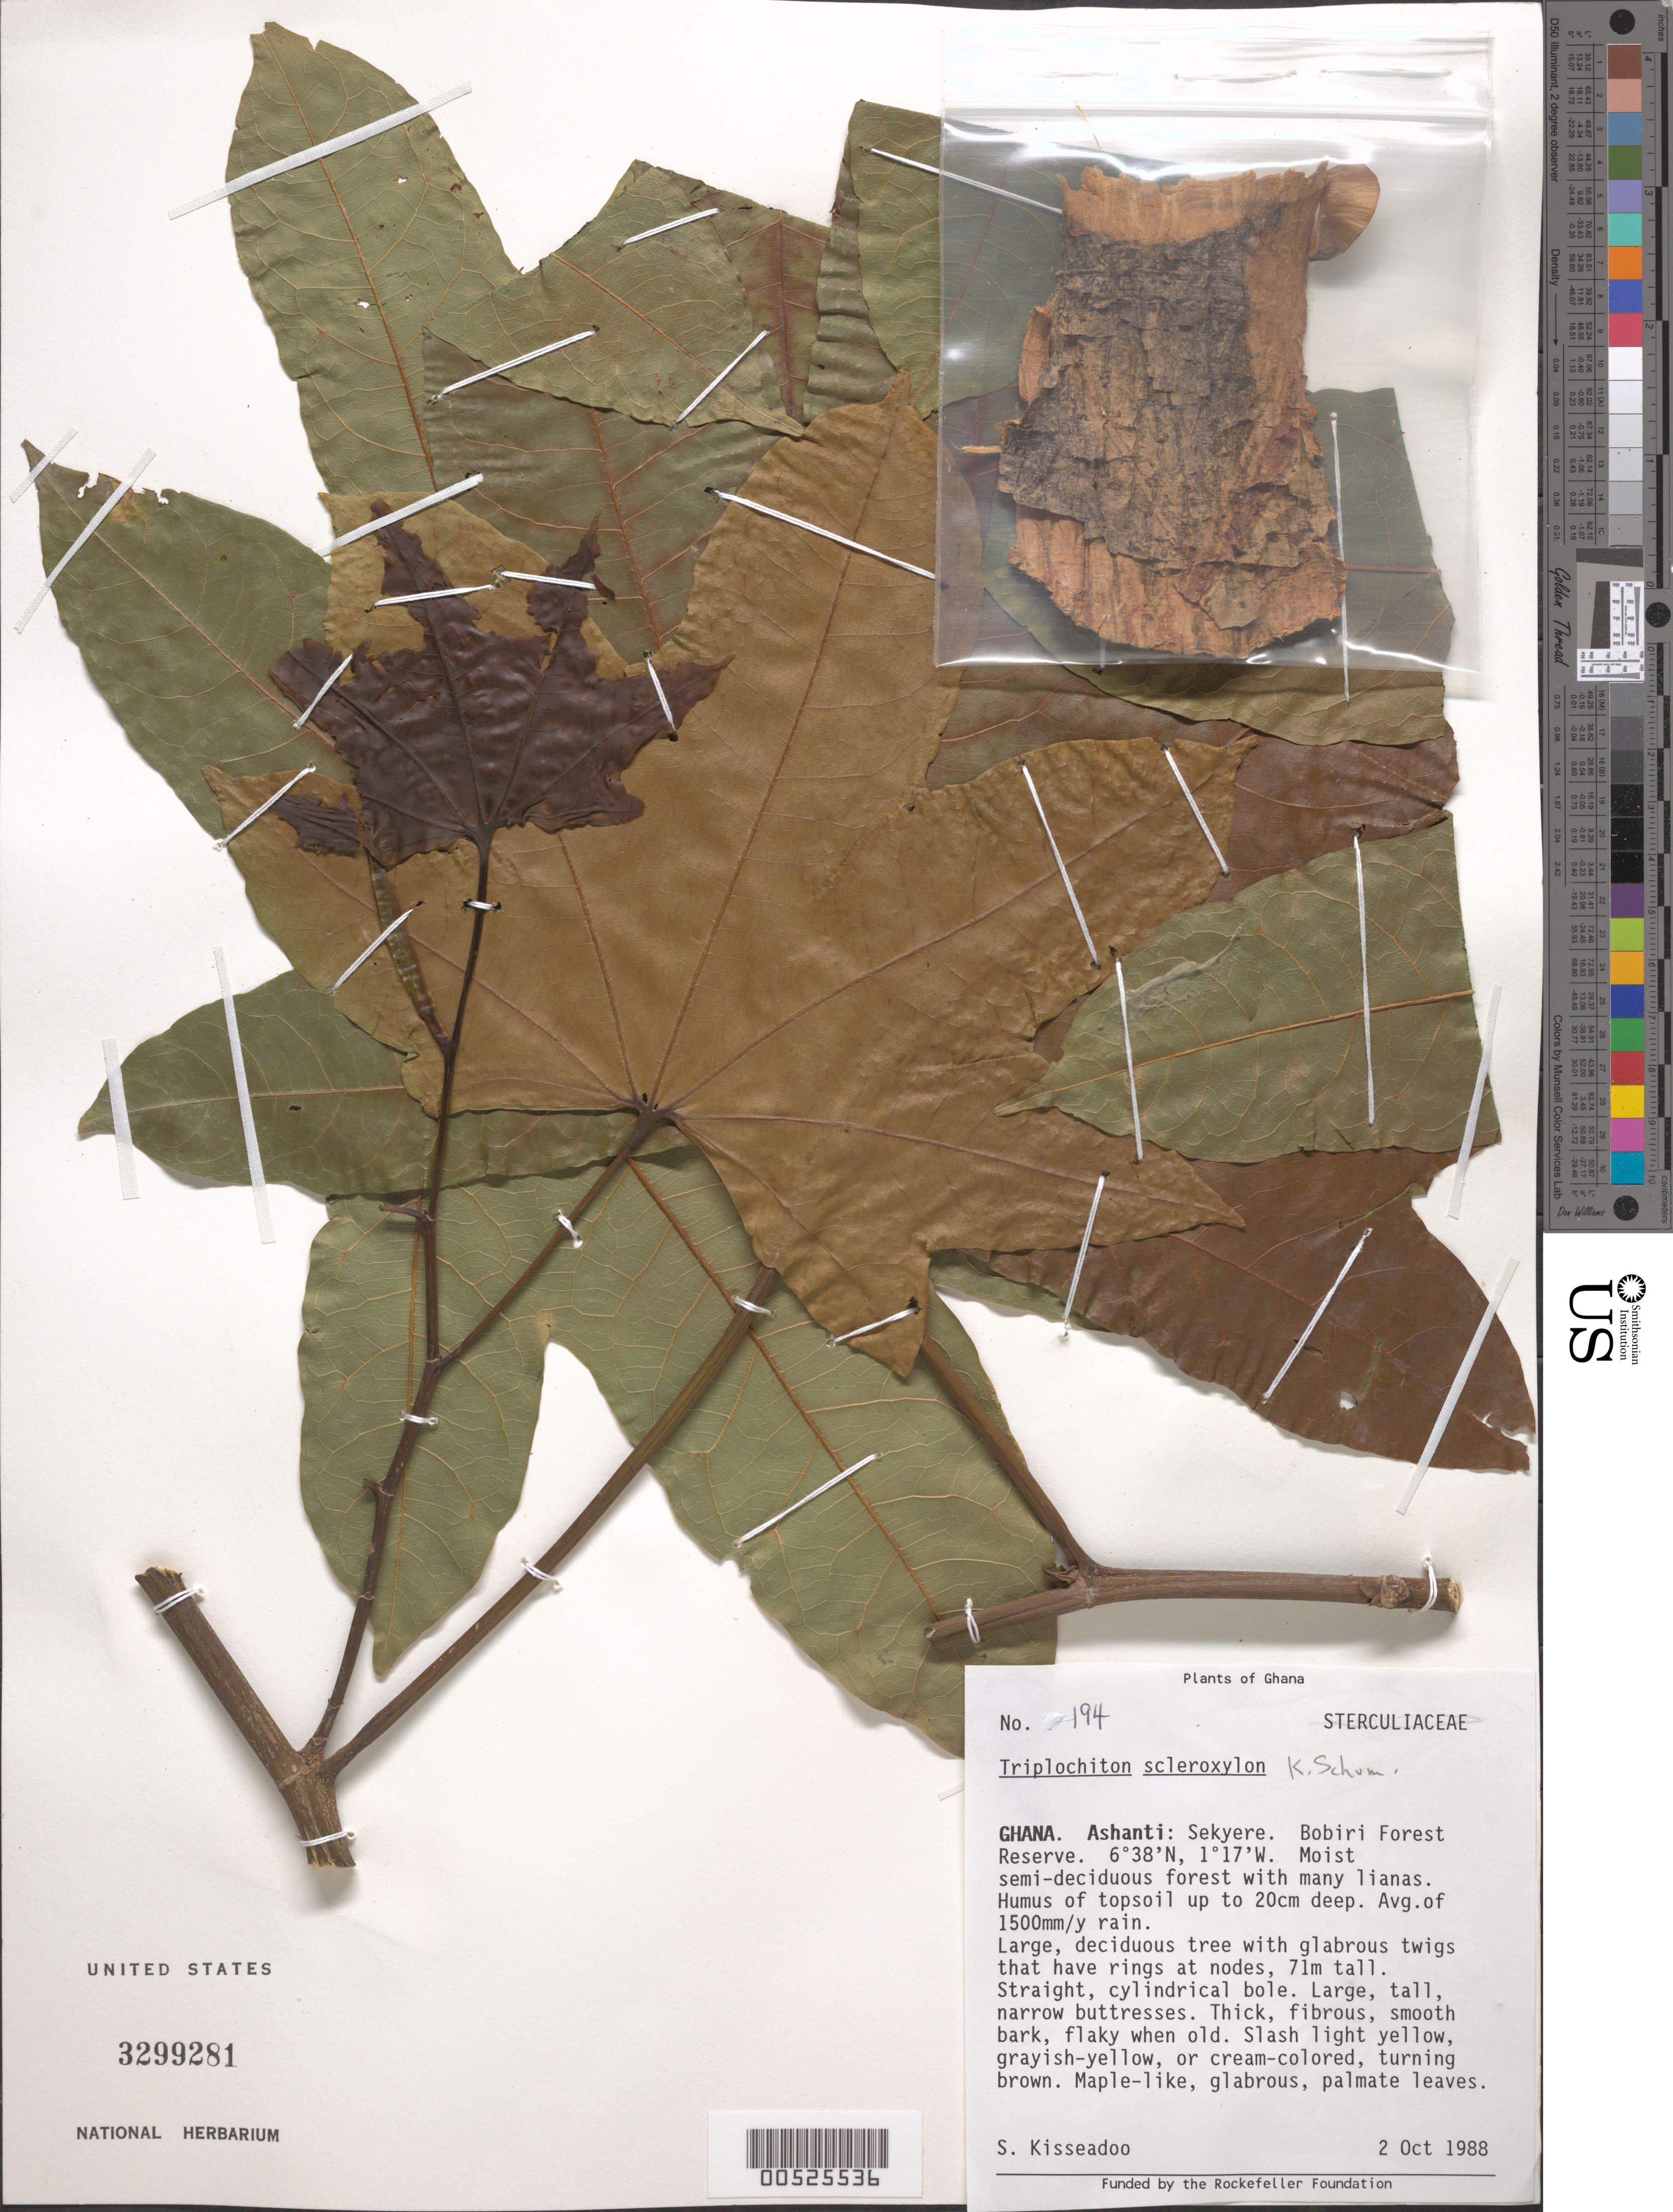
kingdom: Plantae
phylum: Tracheophyta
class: Magnoliopsida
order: Malvales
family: Malvaceae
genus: Triplochiton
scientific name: Triplochiton scleroxylon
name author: K. Schum.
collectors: S. Kisseadoo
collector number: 194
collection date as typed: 02 Oct 1988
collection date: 1988-10-02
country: Ghana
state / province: Ashanti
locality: Sekyere. bobiri forest reserve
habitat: Moist semi-deciduous forest with many lianas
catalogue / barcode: US 3299281